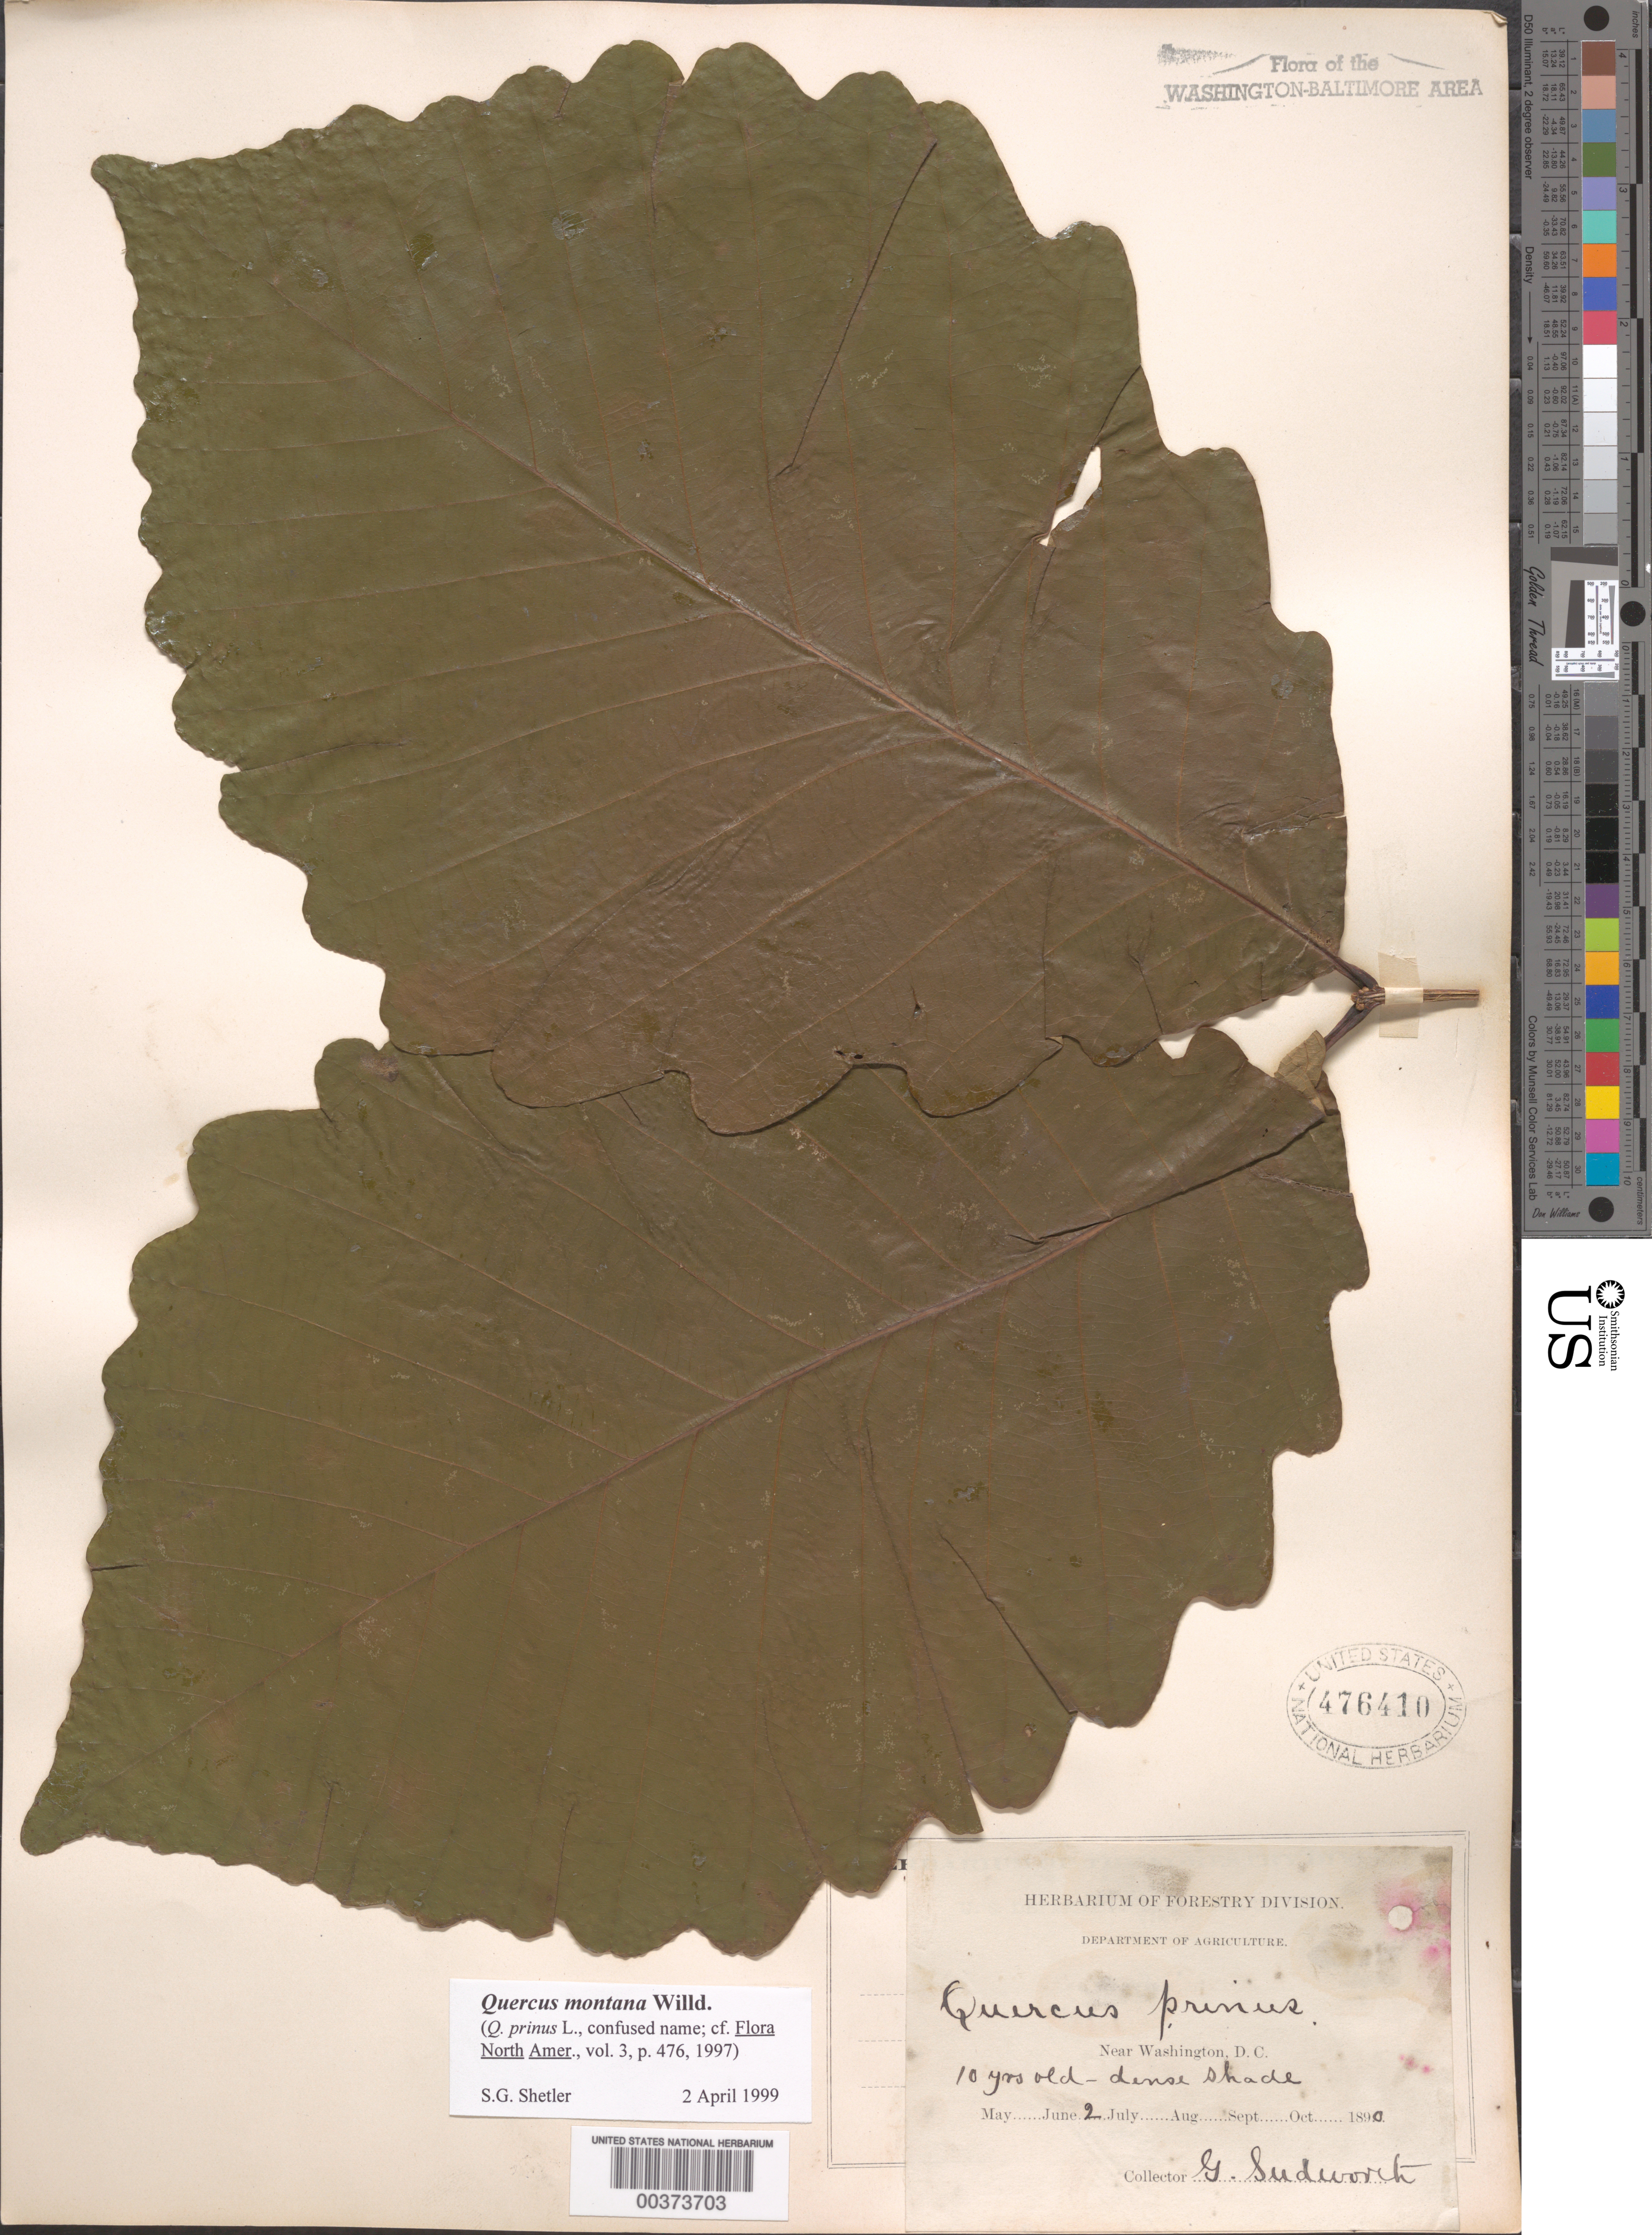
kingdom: Plantae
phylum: Tracheophyta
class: Magnoliopsida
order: Fagales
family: Fagaceae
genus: Quercus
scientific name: Quercus montana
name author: Willd.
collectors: G. B. Sudworth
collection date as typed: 02 Jun 1890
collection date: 1890-06-02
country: United States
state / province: District of Columbia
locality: Washington DC area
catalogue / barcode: US 476410